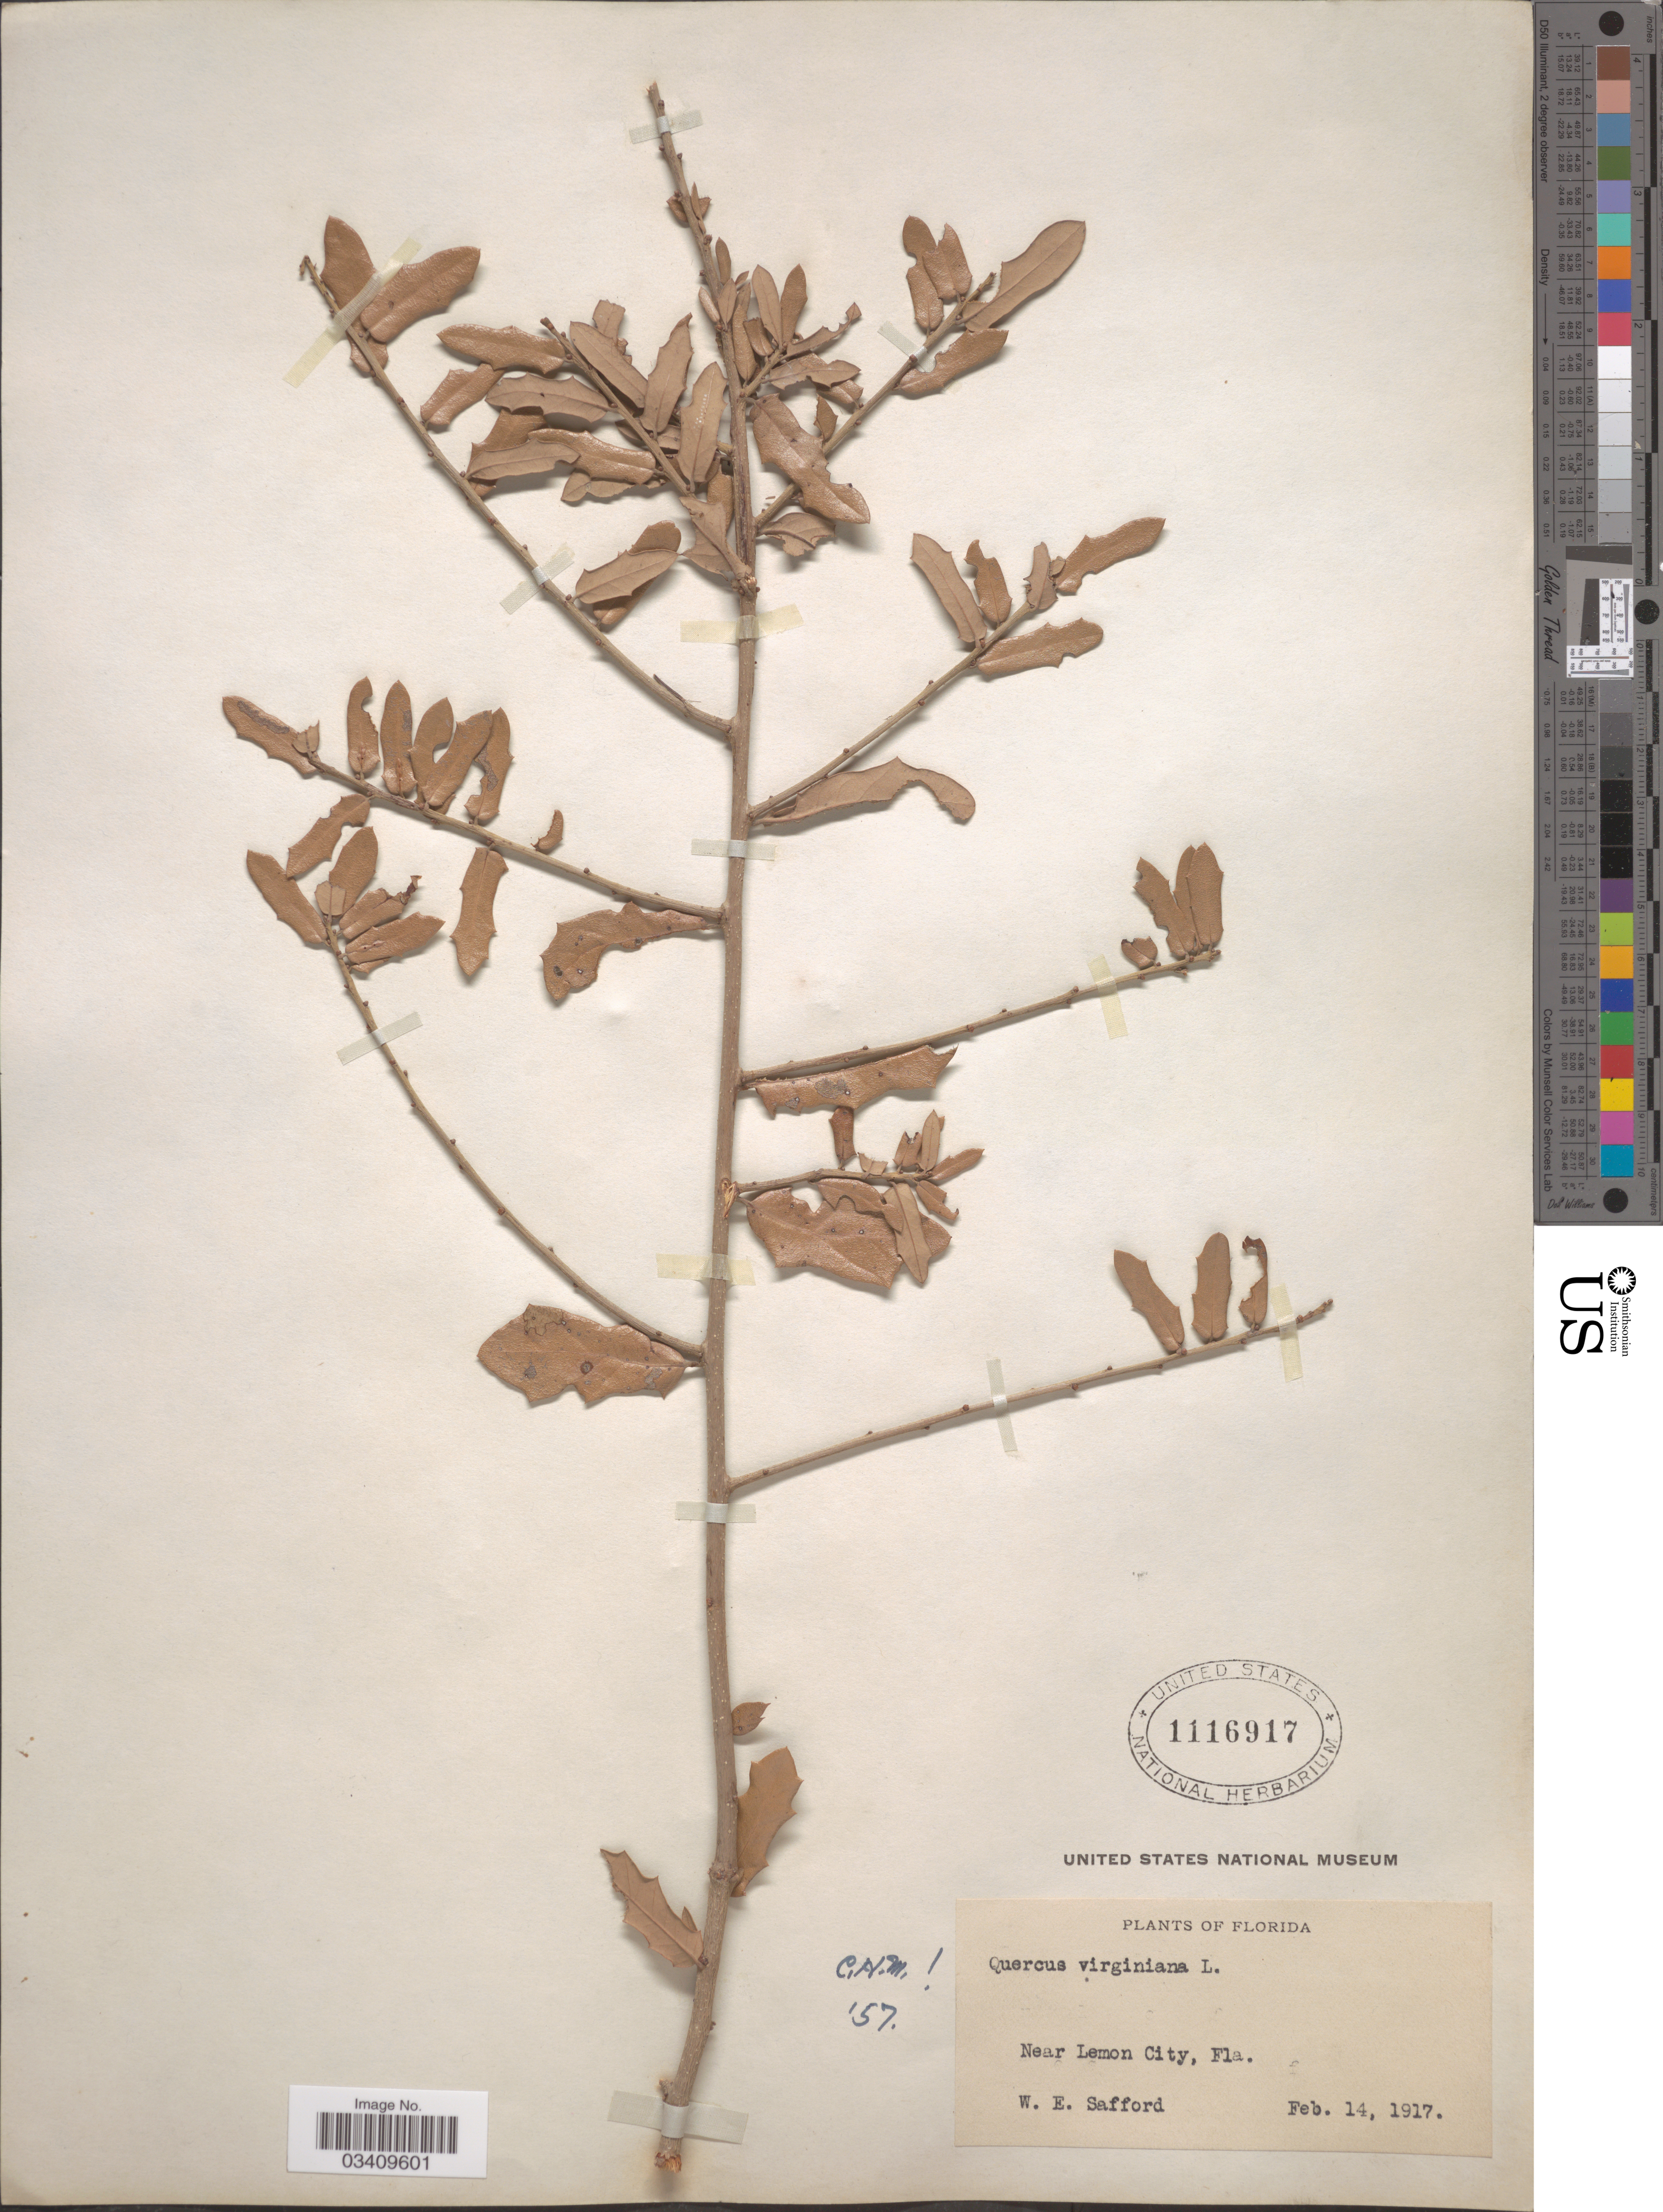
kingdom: Plantae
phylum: Tracheophyta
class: Magnoliopsida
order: Fagales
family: Fagaceae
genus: Quercus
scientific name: Quercus virginiana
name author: Mill.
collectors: W. E. Safford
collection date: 1917-02-14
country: United States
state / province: Florida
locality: Near Lemon City.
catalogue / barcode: US 1116917